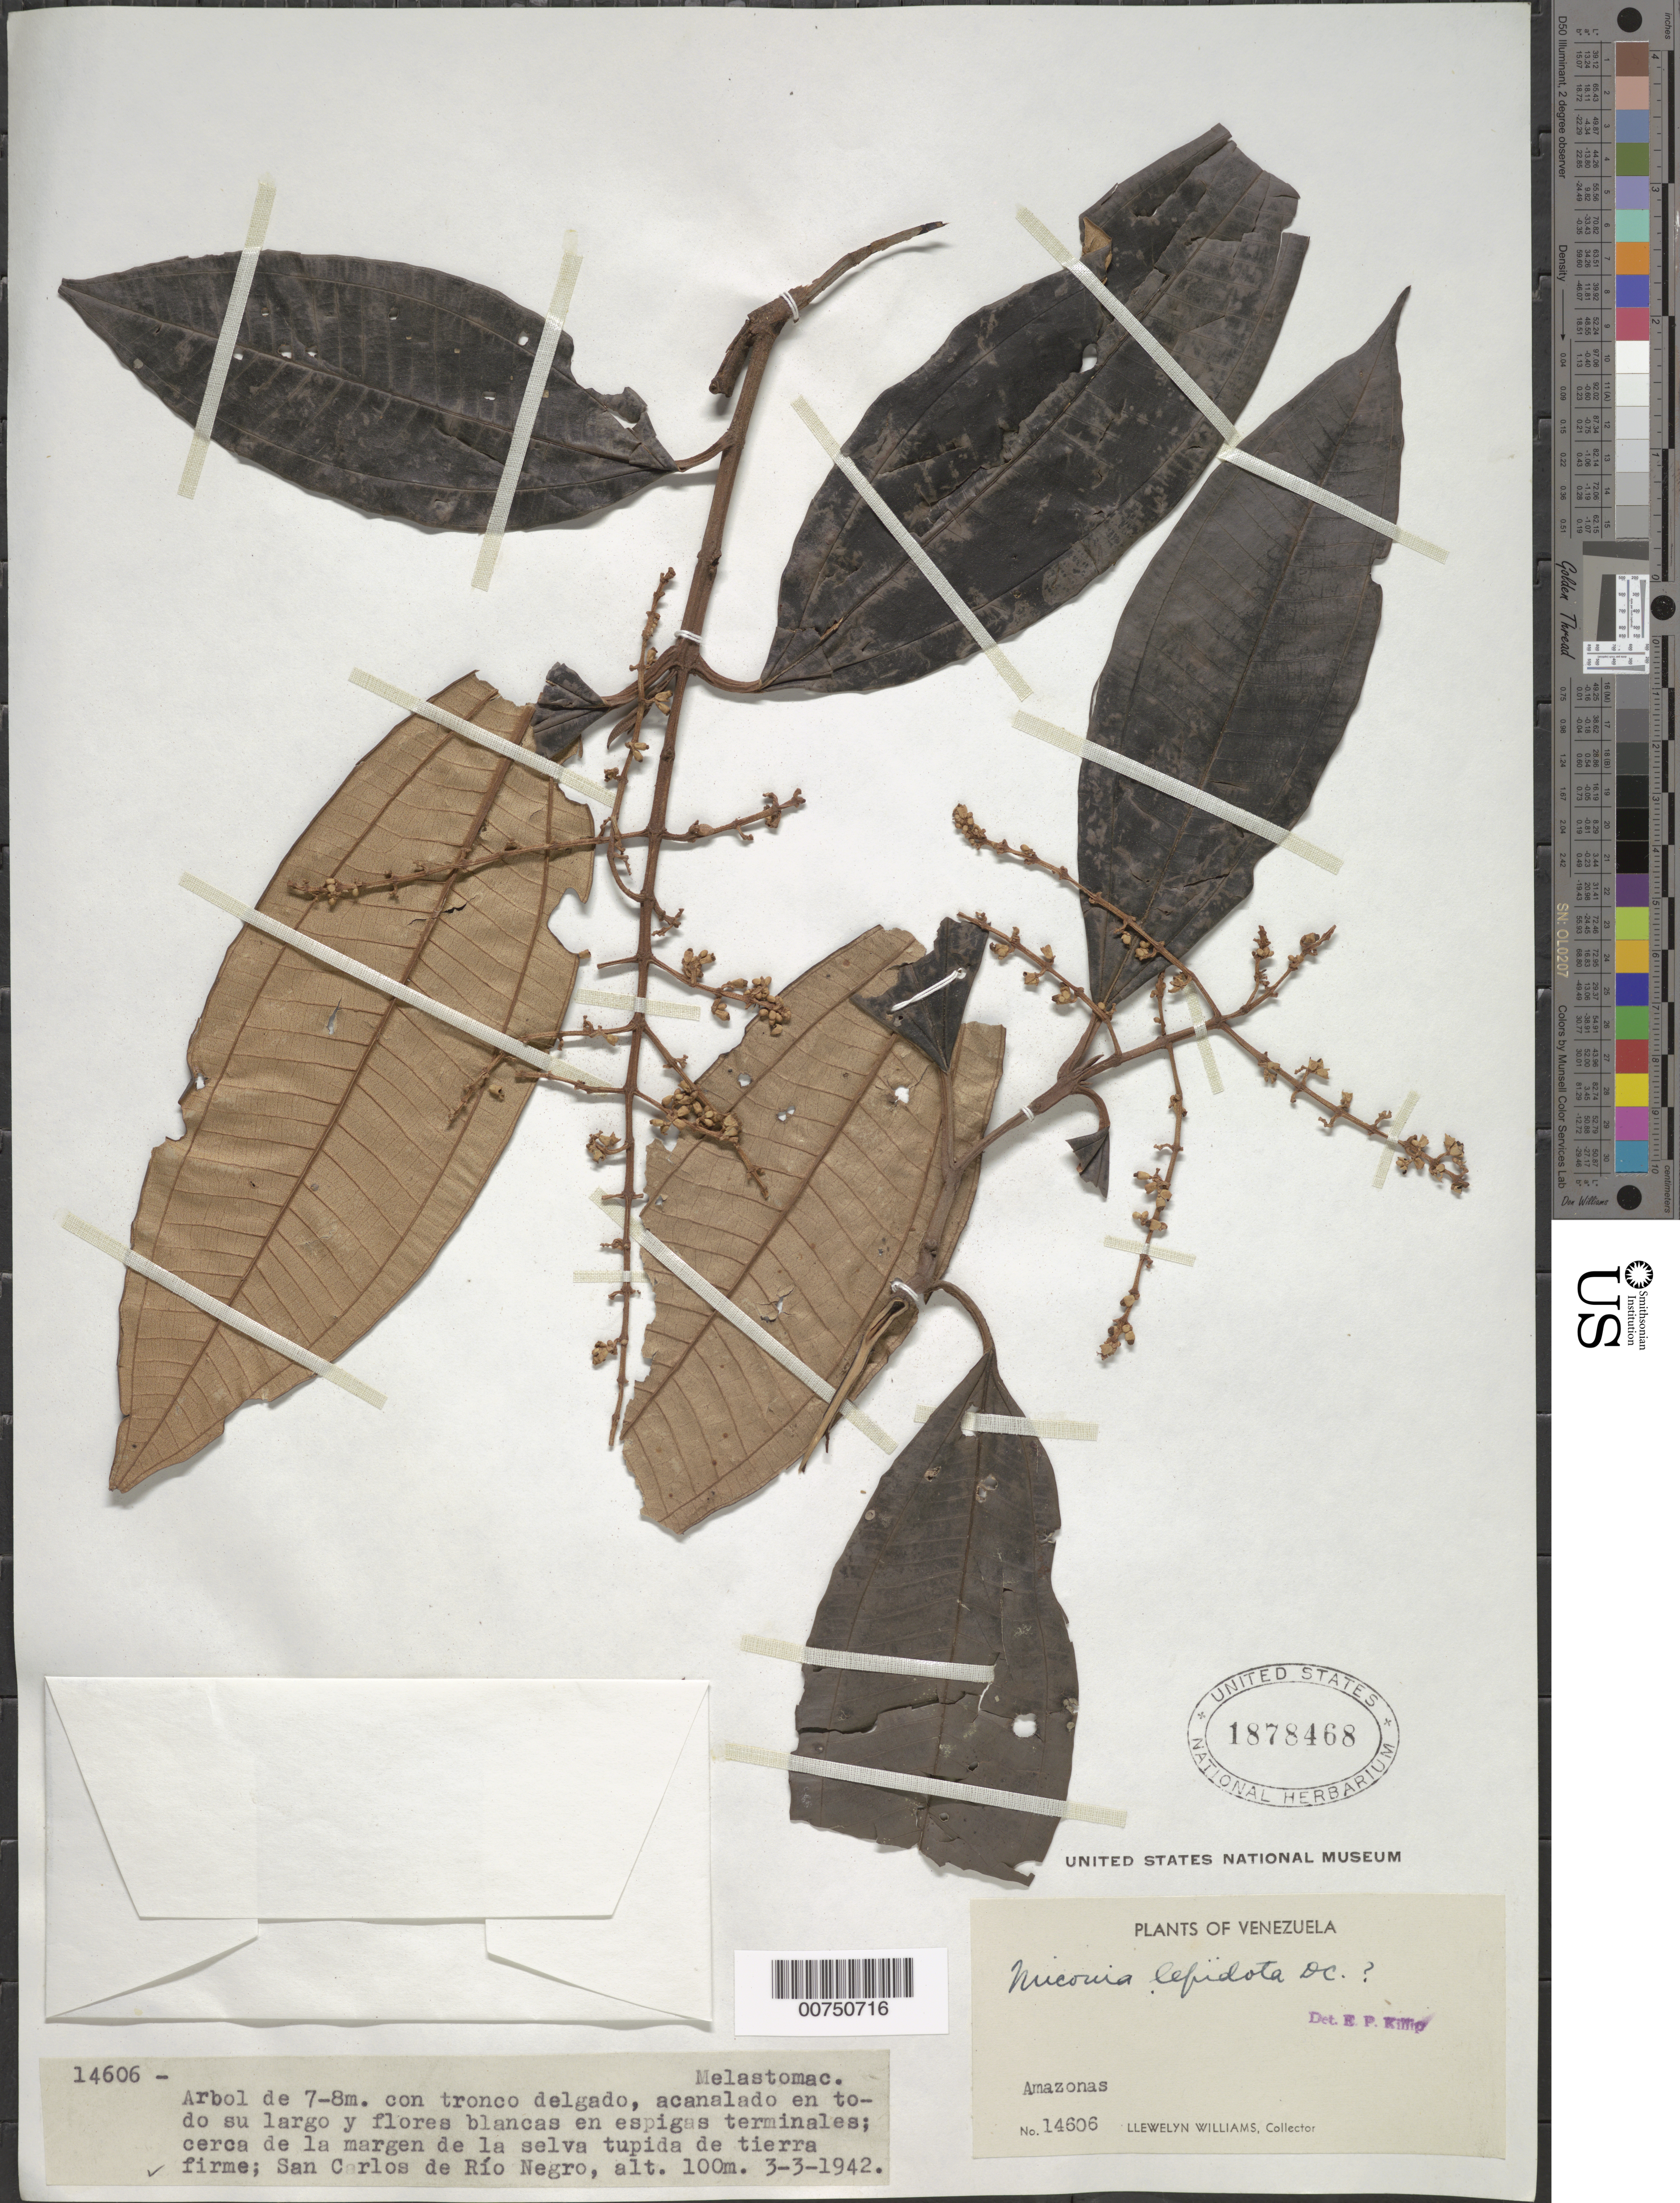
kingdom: Plantae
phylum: Tracheophyta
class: Magnoliopsida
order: Myrtales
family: Melastomataceae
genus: Miconia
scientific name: Miconia lepidota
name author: Schrank & Mart. ex DC.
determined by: Killip, Ellsworth P.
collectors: Ll. Williams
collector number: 14606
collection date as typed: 3-Mar-42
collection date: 1942-03-03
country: Venezuela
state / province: Amazonas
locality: San Carlos de Río Negro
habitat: Cerca de la margen de la selva tupida de tierra firme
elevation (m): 100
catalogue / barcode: US 1878468